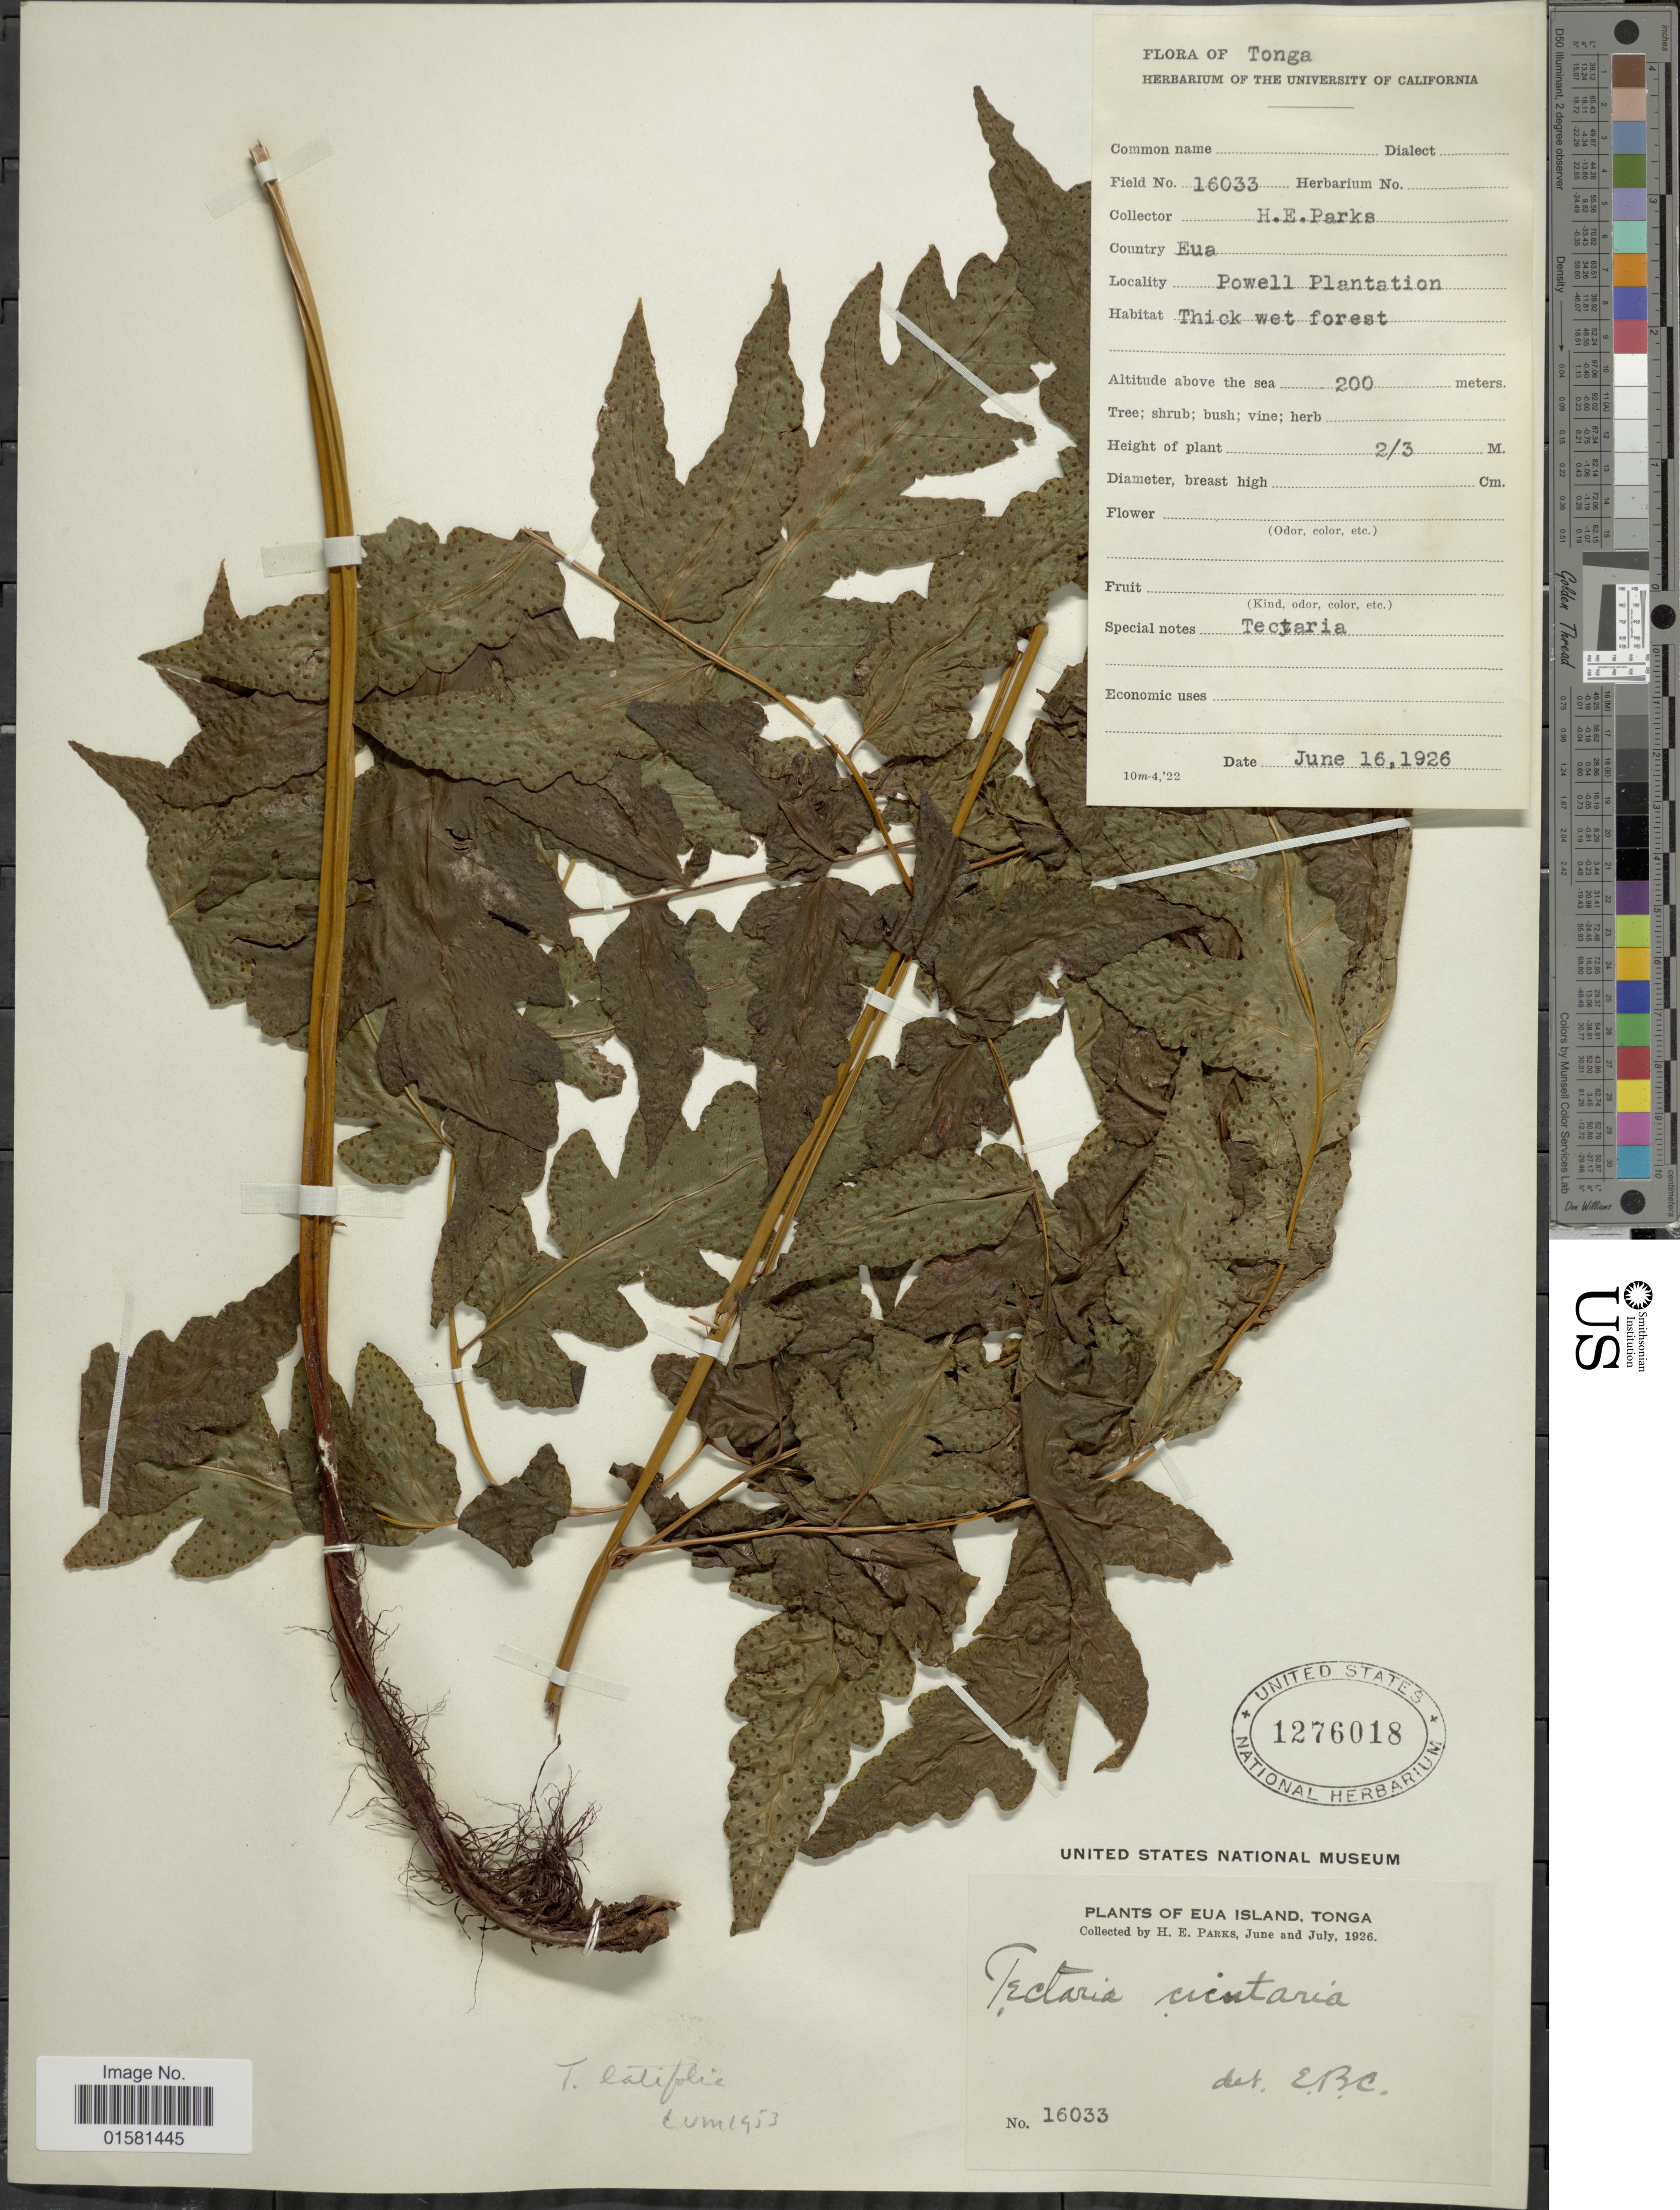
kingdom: Plantae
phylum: Tracheophyta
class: Polypodiopsida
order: Polypodiales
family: Tectariaceae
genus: Tectaria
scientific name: Tectaria latifolia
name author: (G. Forst.) Copel.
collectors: H. E. Parks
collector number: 16033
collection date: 1926-06-16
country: Tonga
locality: EUA Island, Tonga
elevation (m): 200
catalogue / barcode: US 1276018